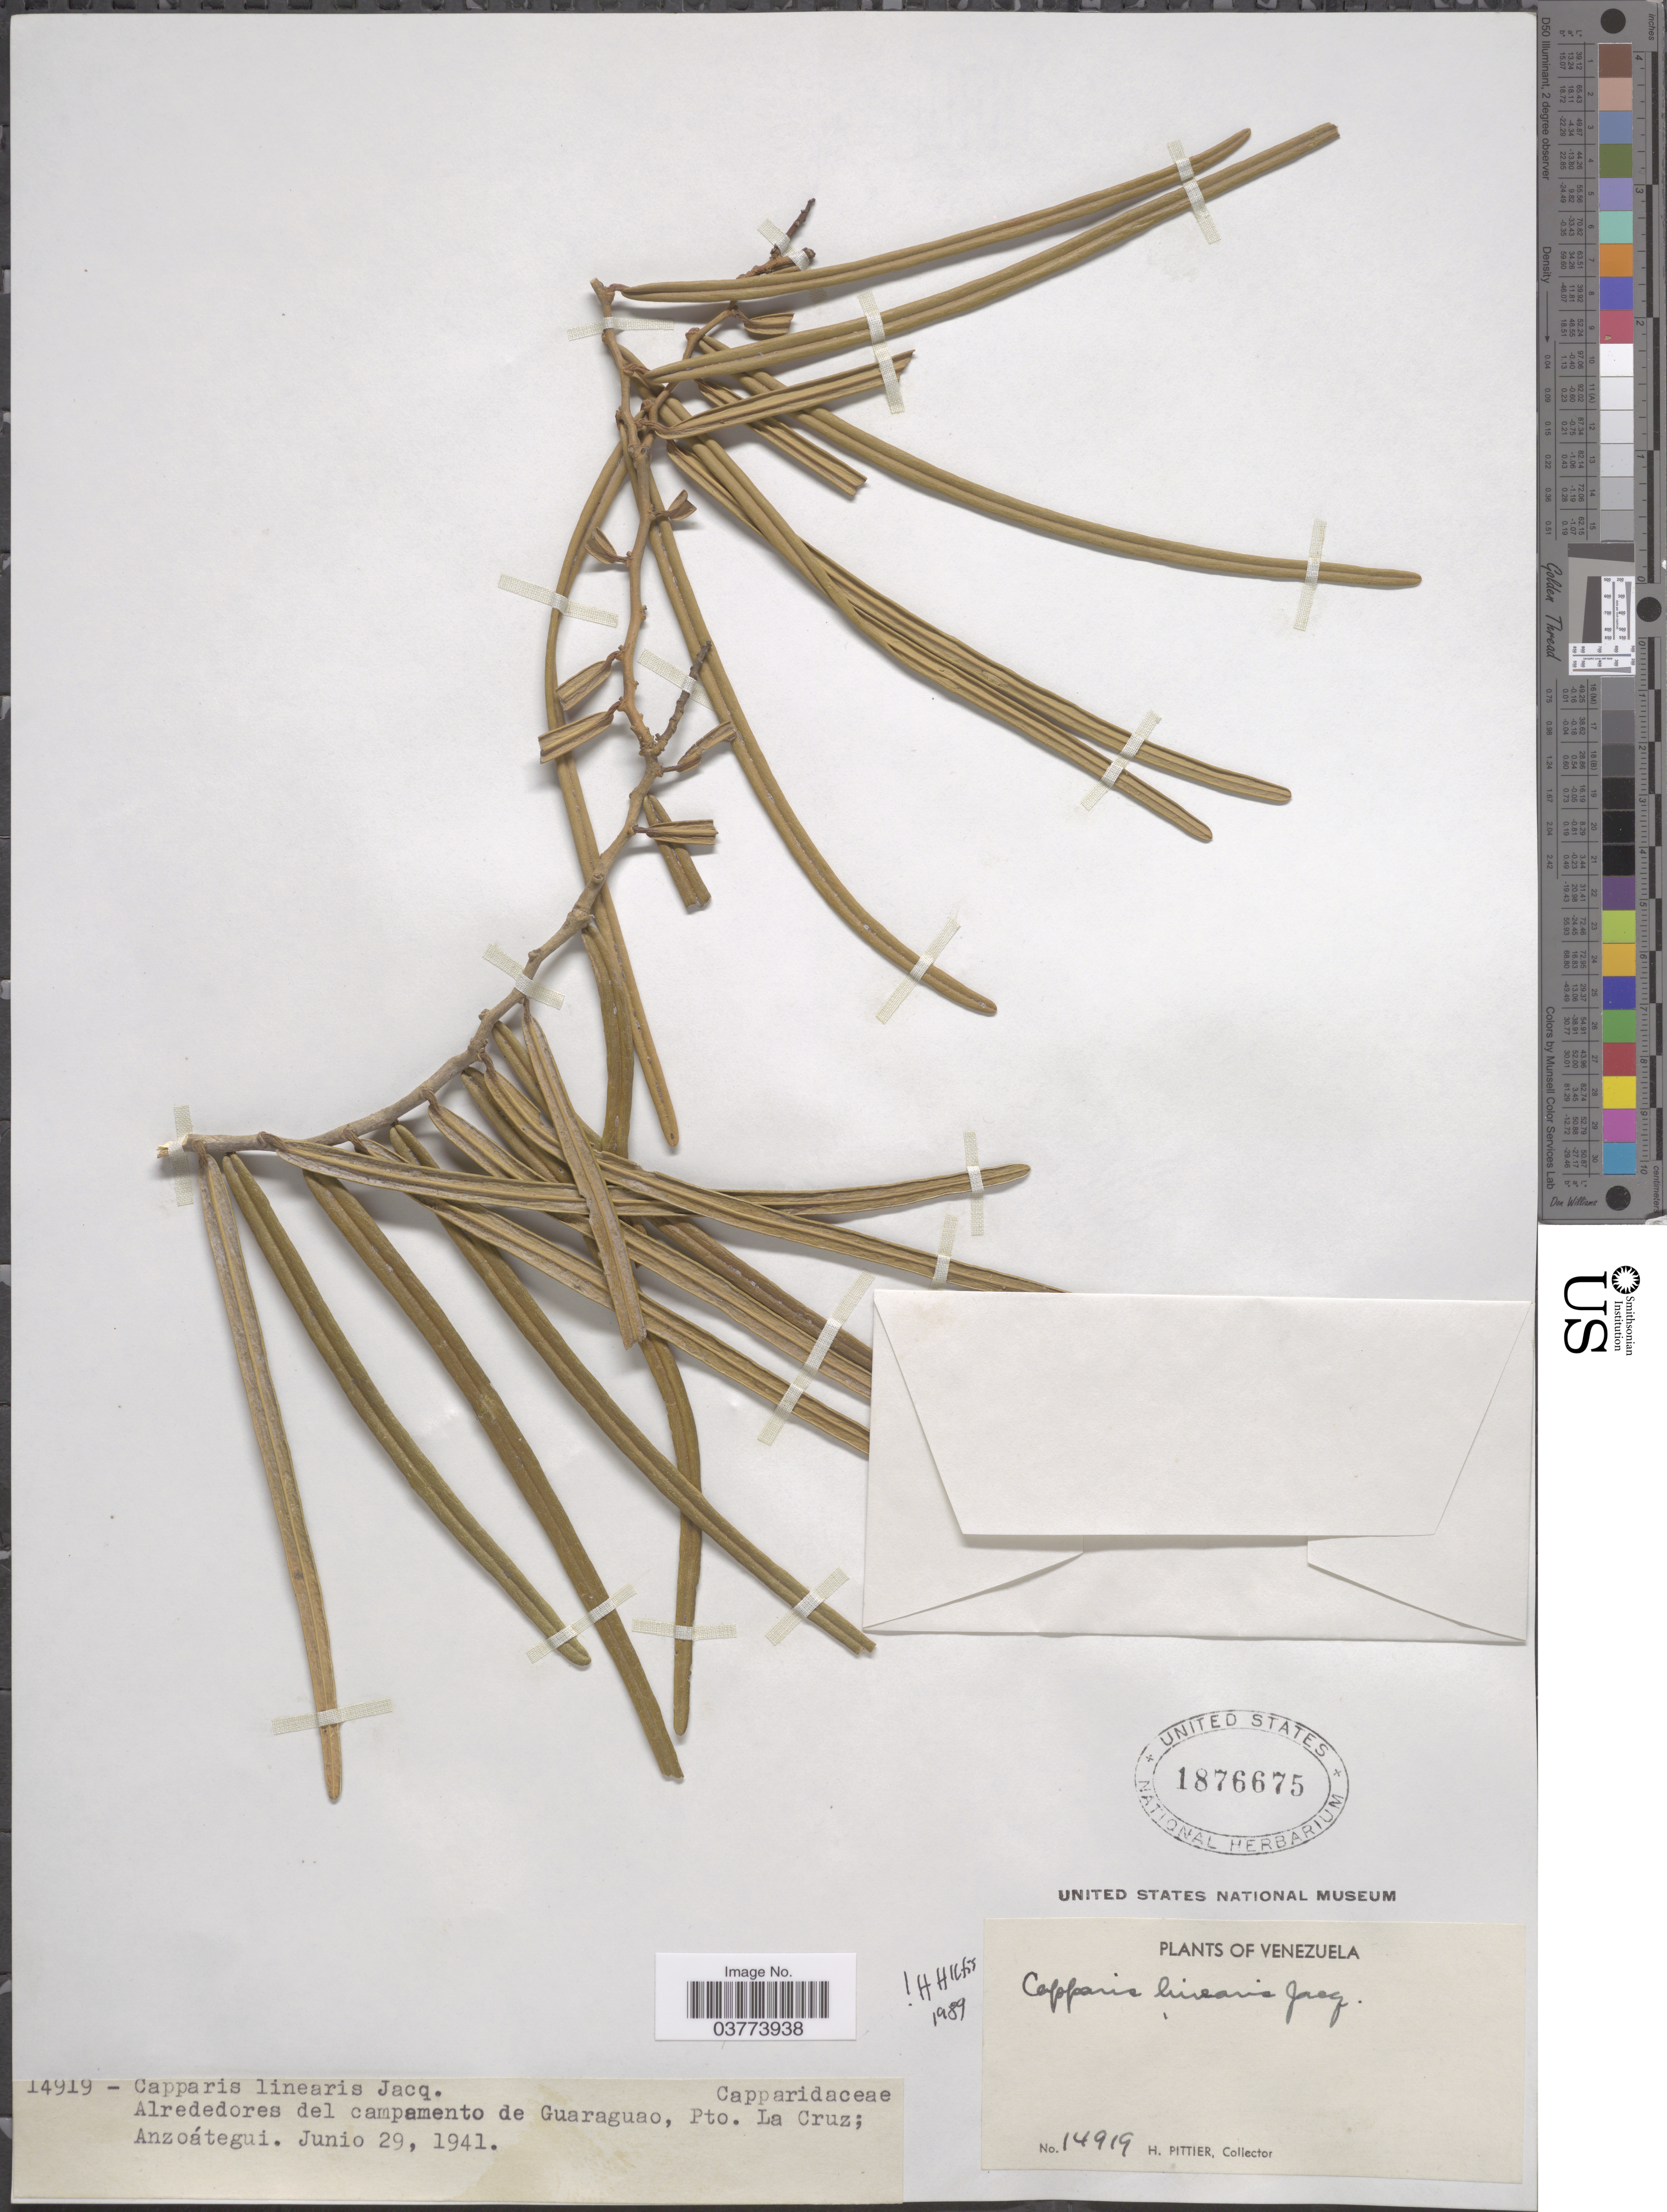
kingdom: Plantae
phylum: Tracheophyta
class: Magnoliopsida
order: Brassicales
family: Capparaceae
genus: Cynophalla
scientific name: Cynophalla linearis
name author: (Jacq.) J. Presl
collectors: H. F. Pittier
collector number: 14919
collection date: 1941-06-29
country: Venezuela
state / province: Anzoategui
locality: Alrededores del campamento de Guaraguao, Pto. La Cruz.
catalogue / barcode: US 1876675